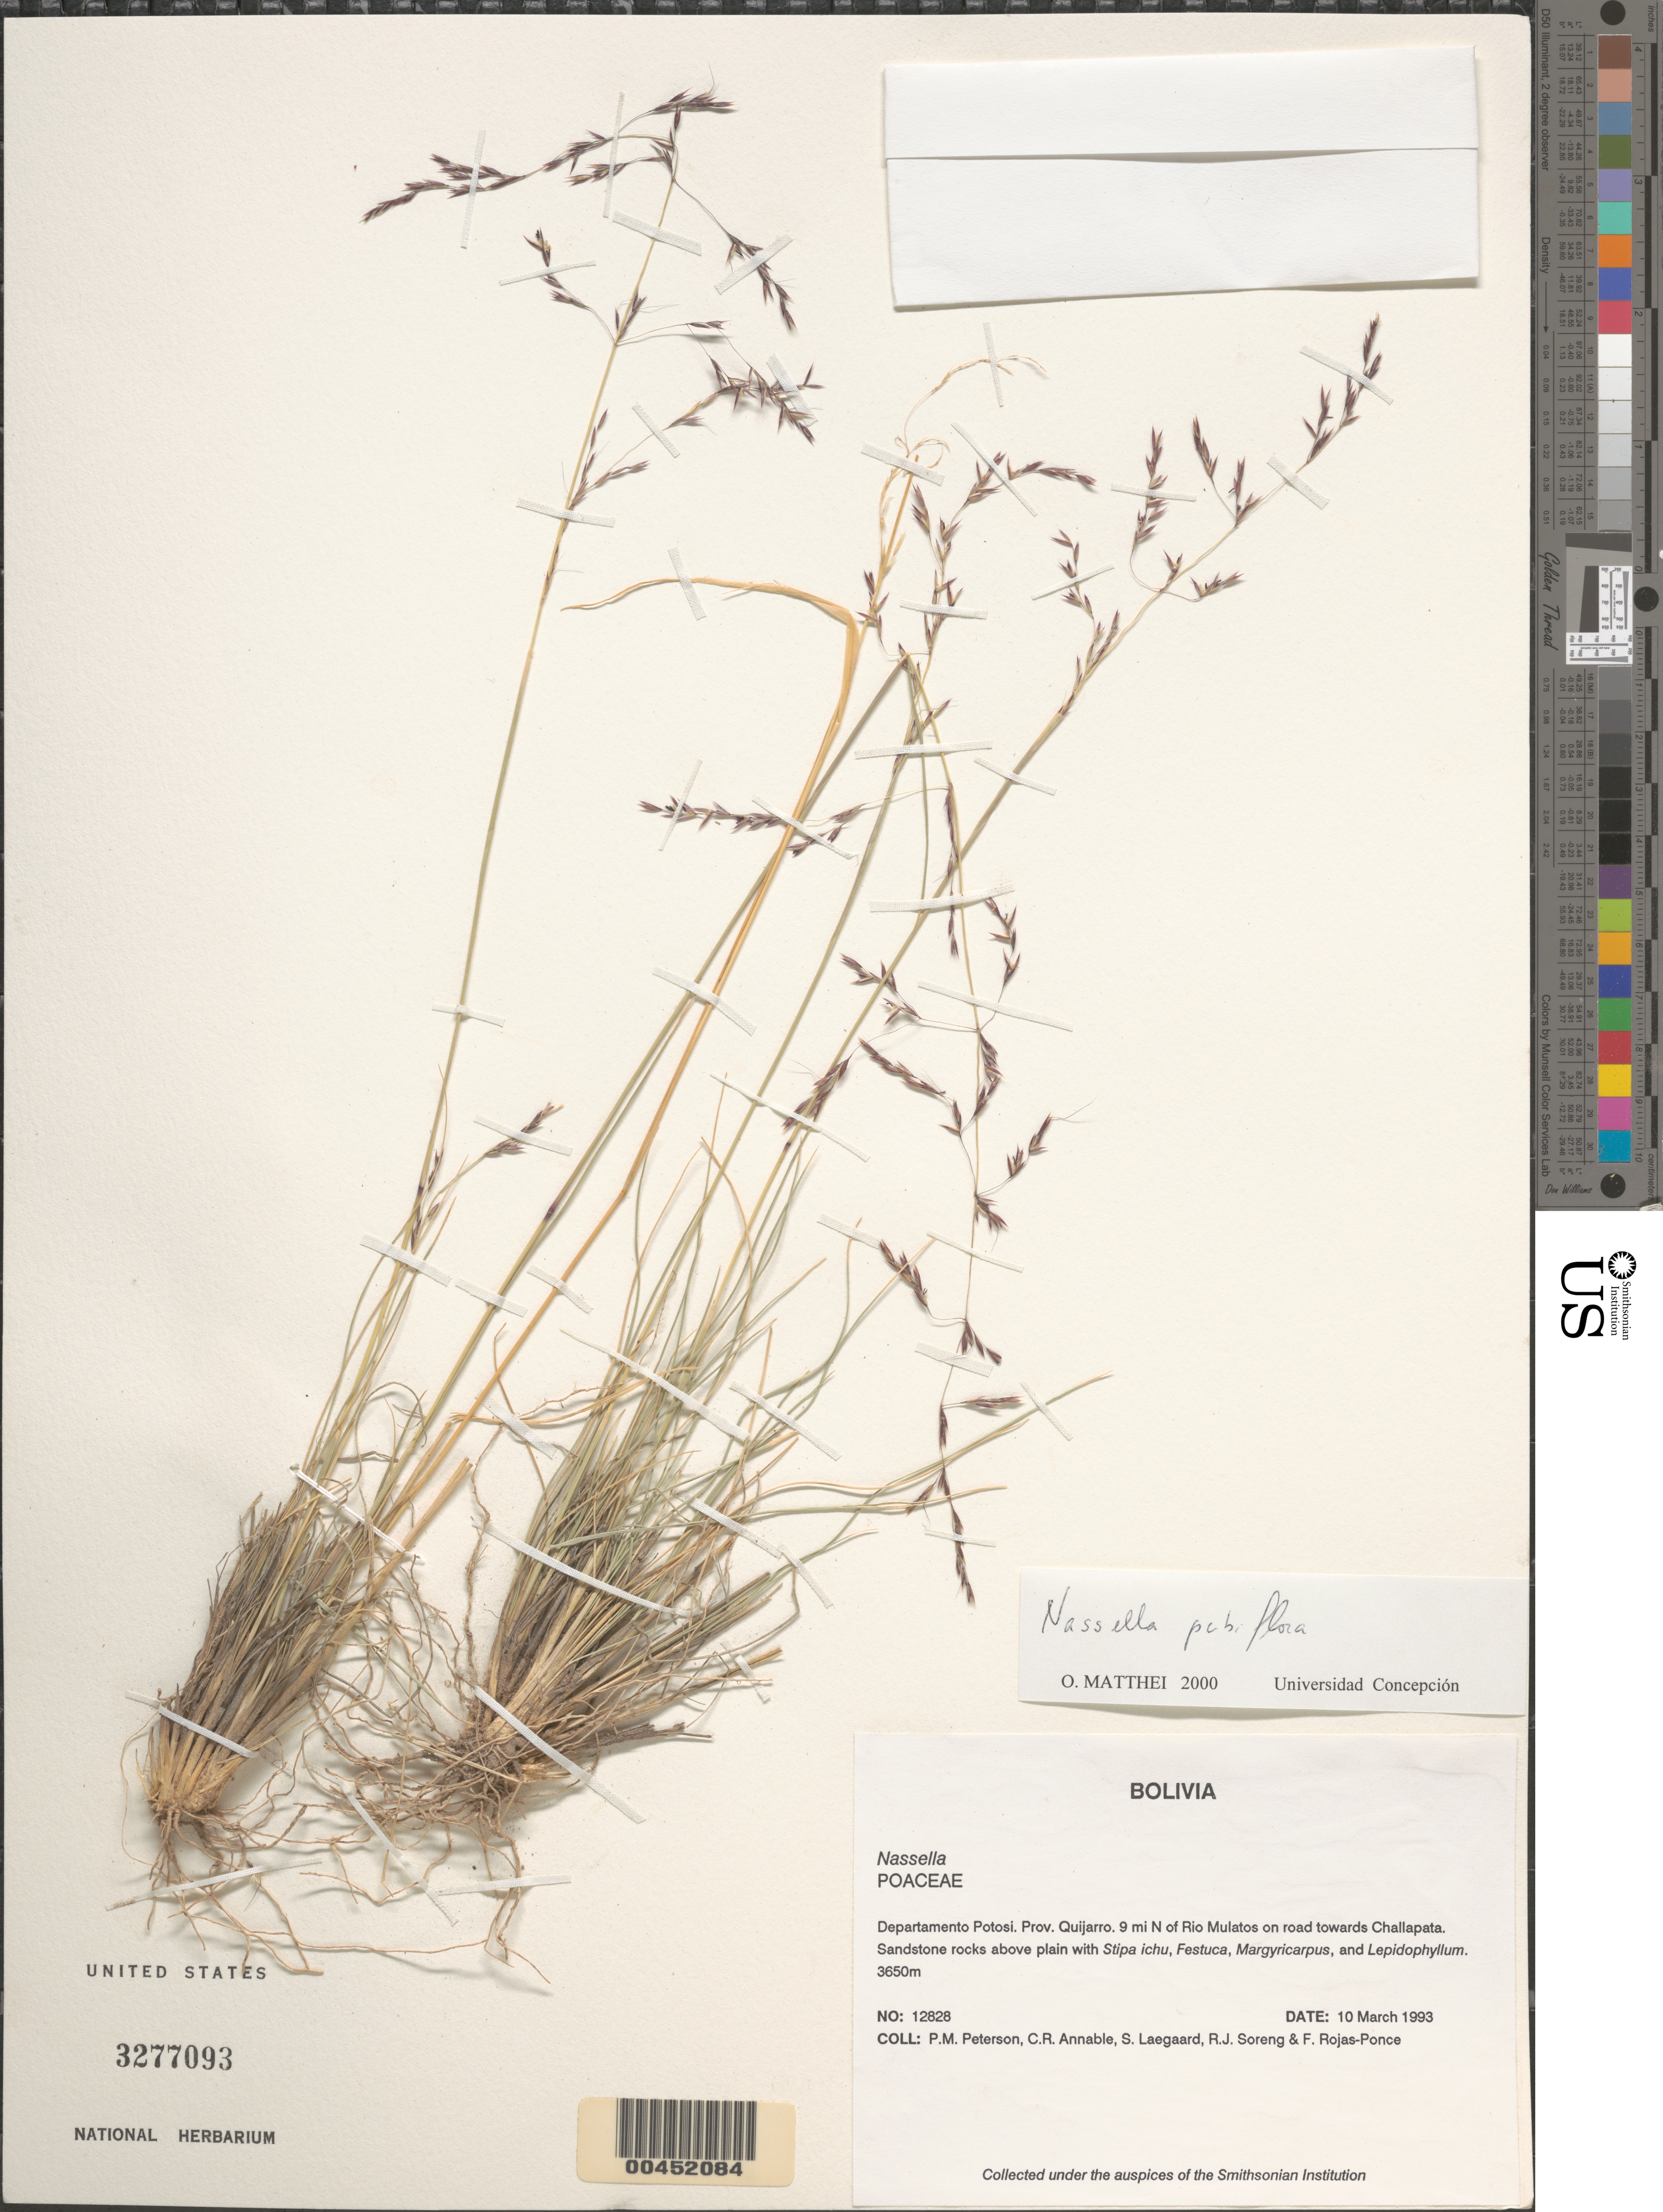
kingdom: Plantae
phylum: Tracheophyta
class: Liliopsida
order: Poales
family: Poaceae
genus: Nassella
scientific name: Nassella sp.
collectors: P. M. Peterson, C. R. Annable, S. Lægaard, R. J. Soreng & F. Rojas-Ponce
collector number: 12828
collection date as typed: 10 Mar 1993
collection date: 1993-03-10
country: Bolivia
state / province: Potosí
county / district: Quijarro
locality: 9 mi N of Rio Mulatos on road towards Challapata.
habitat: Sandstone rocks above plain with Stipa ichu, Festuca, Margyricarpus, and Lepidophyllum.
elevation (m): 3650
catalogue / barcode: US 3277093